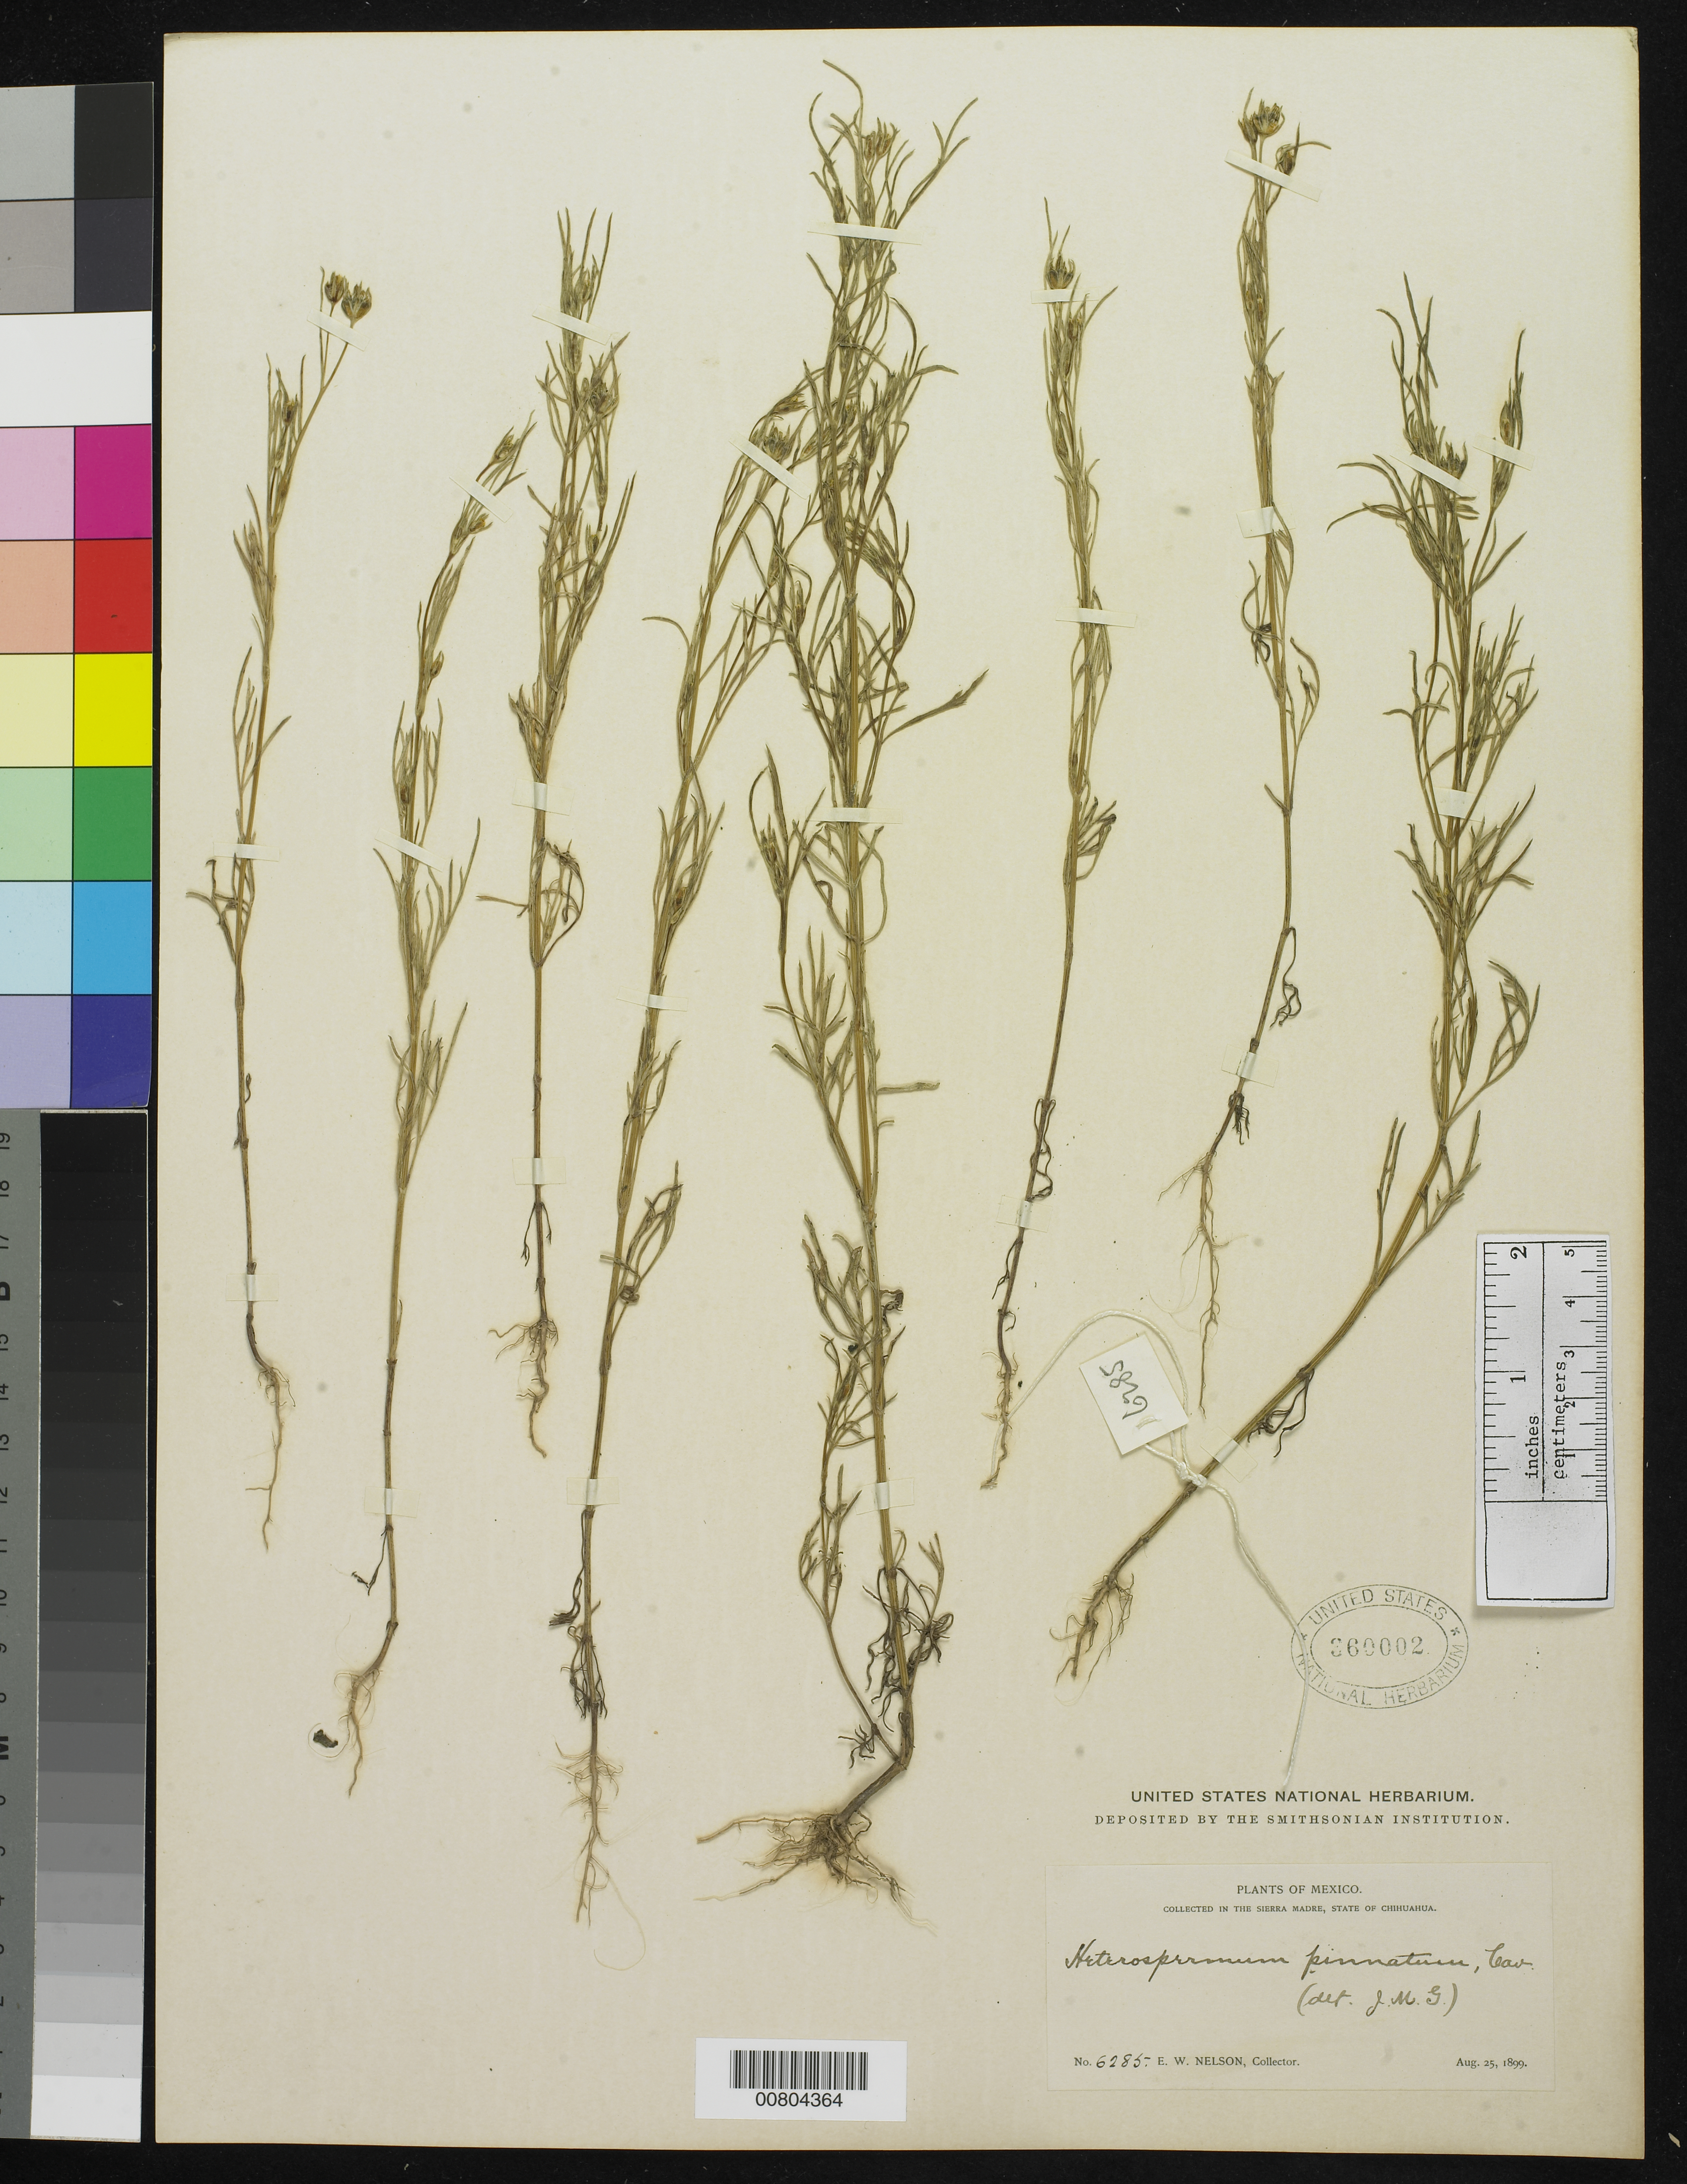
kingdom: Plantae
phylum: Tracheophyta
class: Magnoliopsida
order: Asterales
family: Asteraceae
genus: Heterosperma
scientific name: Heterosperma pinnatum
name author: Cav.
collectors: E. W. Nelson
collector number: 6285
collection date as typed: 25 Aug 1899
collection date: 1899-08-25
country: Mexico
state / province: Chihuahua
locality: Sierra Madre, State of Chihuahua.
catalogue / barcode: US 360002